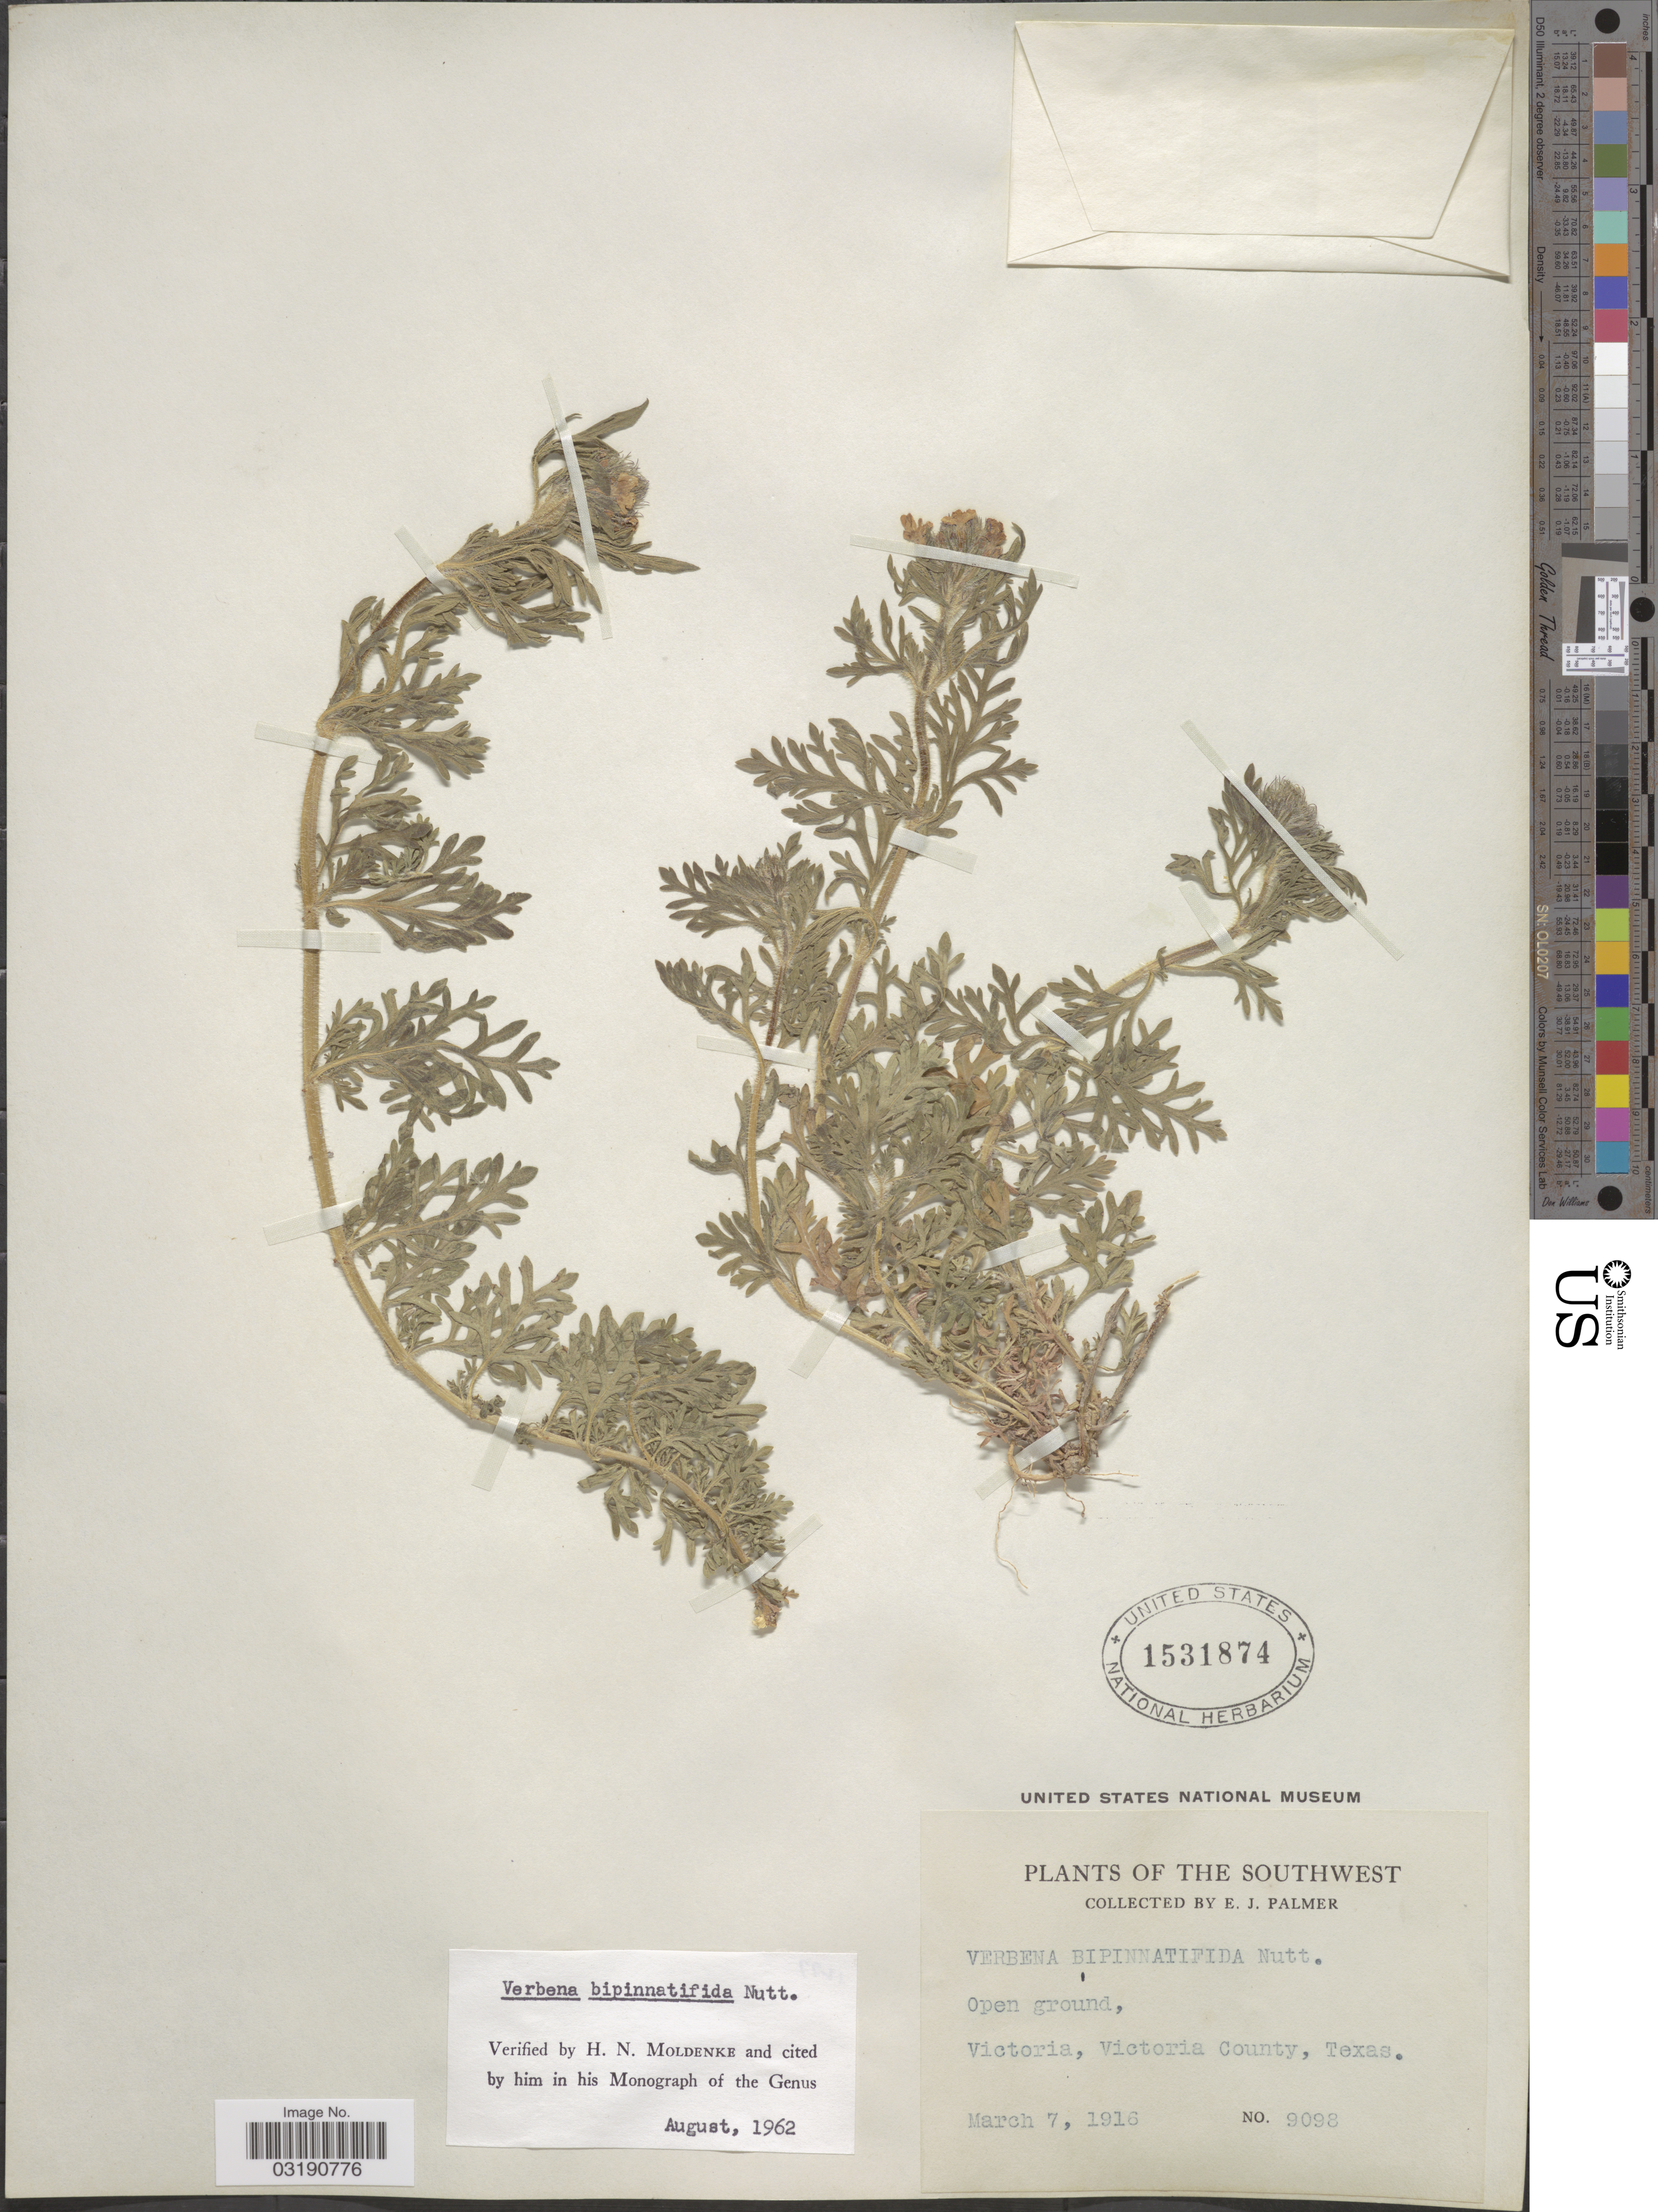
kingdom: Plantae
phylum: Tracheophyta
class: Magnoliopsida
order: Lamiales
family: Verbenaceae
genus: Verbena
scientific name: Verbena bipinnatifida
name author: (Schauer) Nutt.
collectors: E. J. Palmer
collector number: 9098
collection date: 1916-03-07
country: United States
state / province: Texas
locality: Southwest. Victoria, Victoria County.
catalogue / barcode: US 1531874